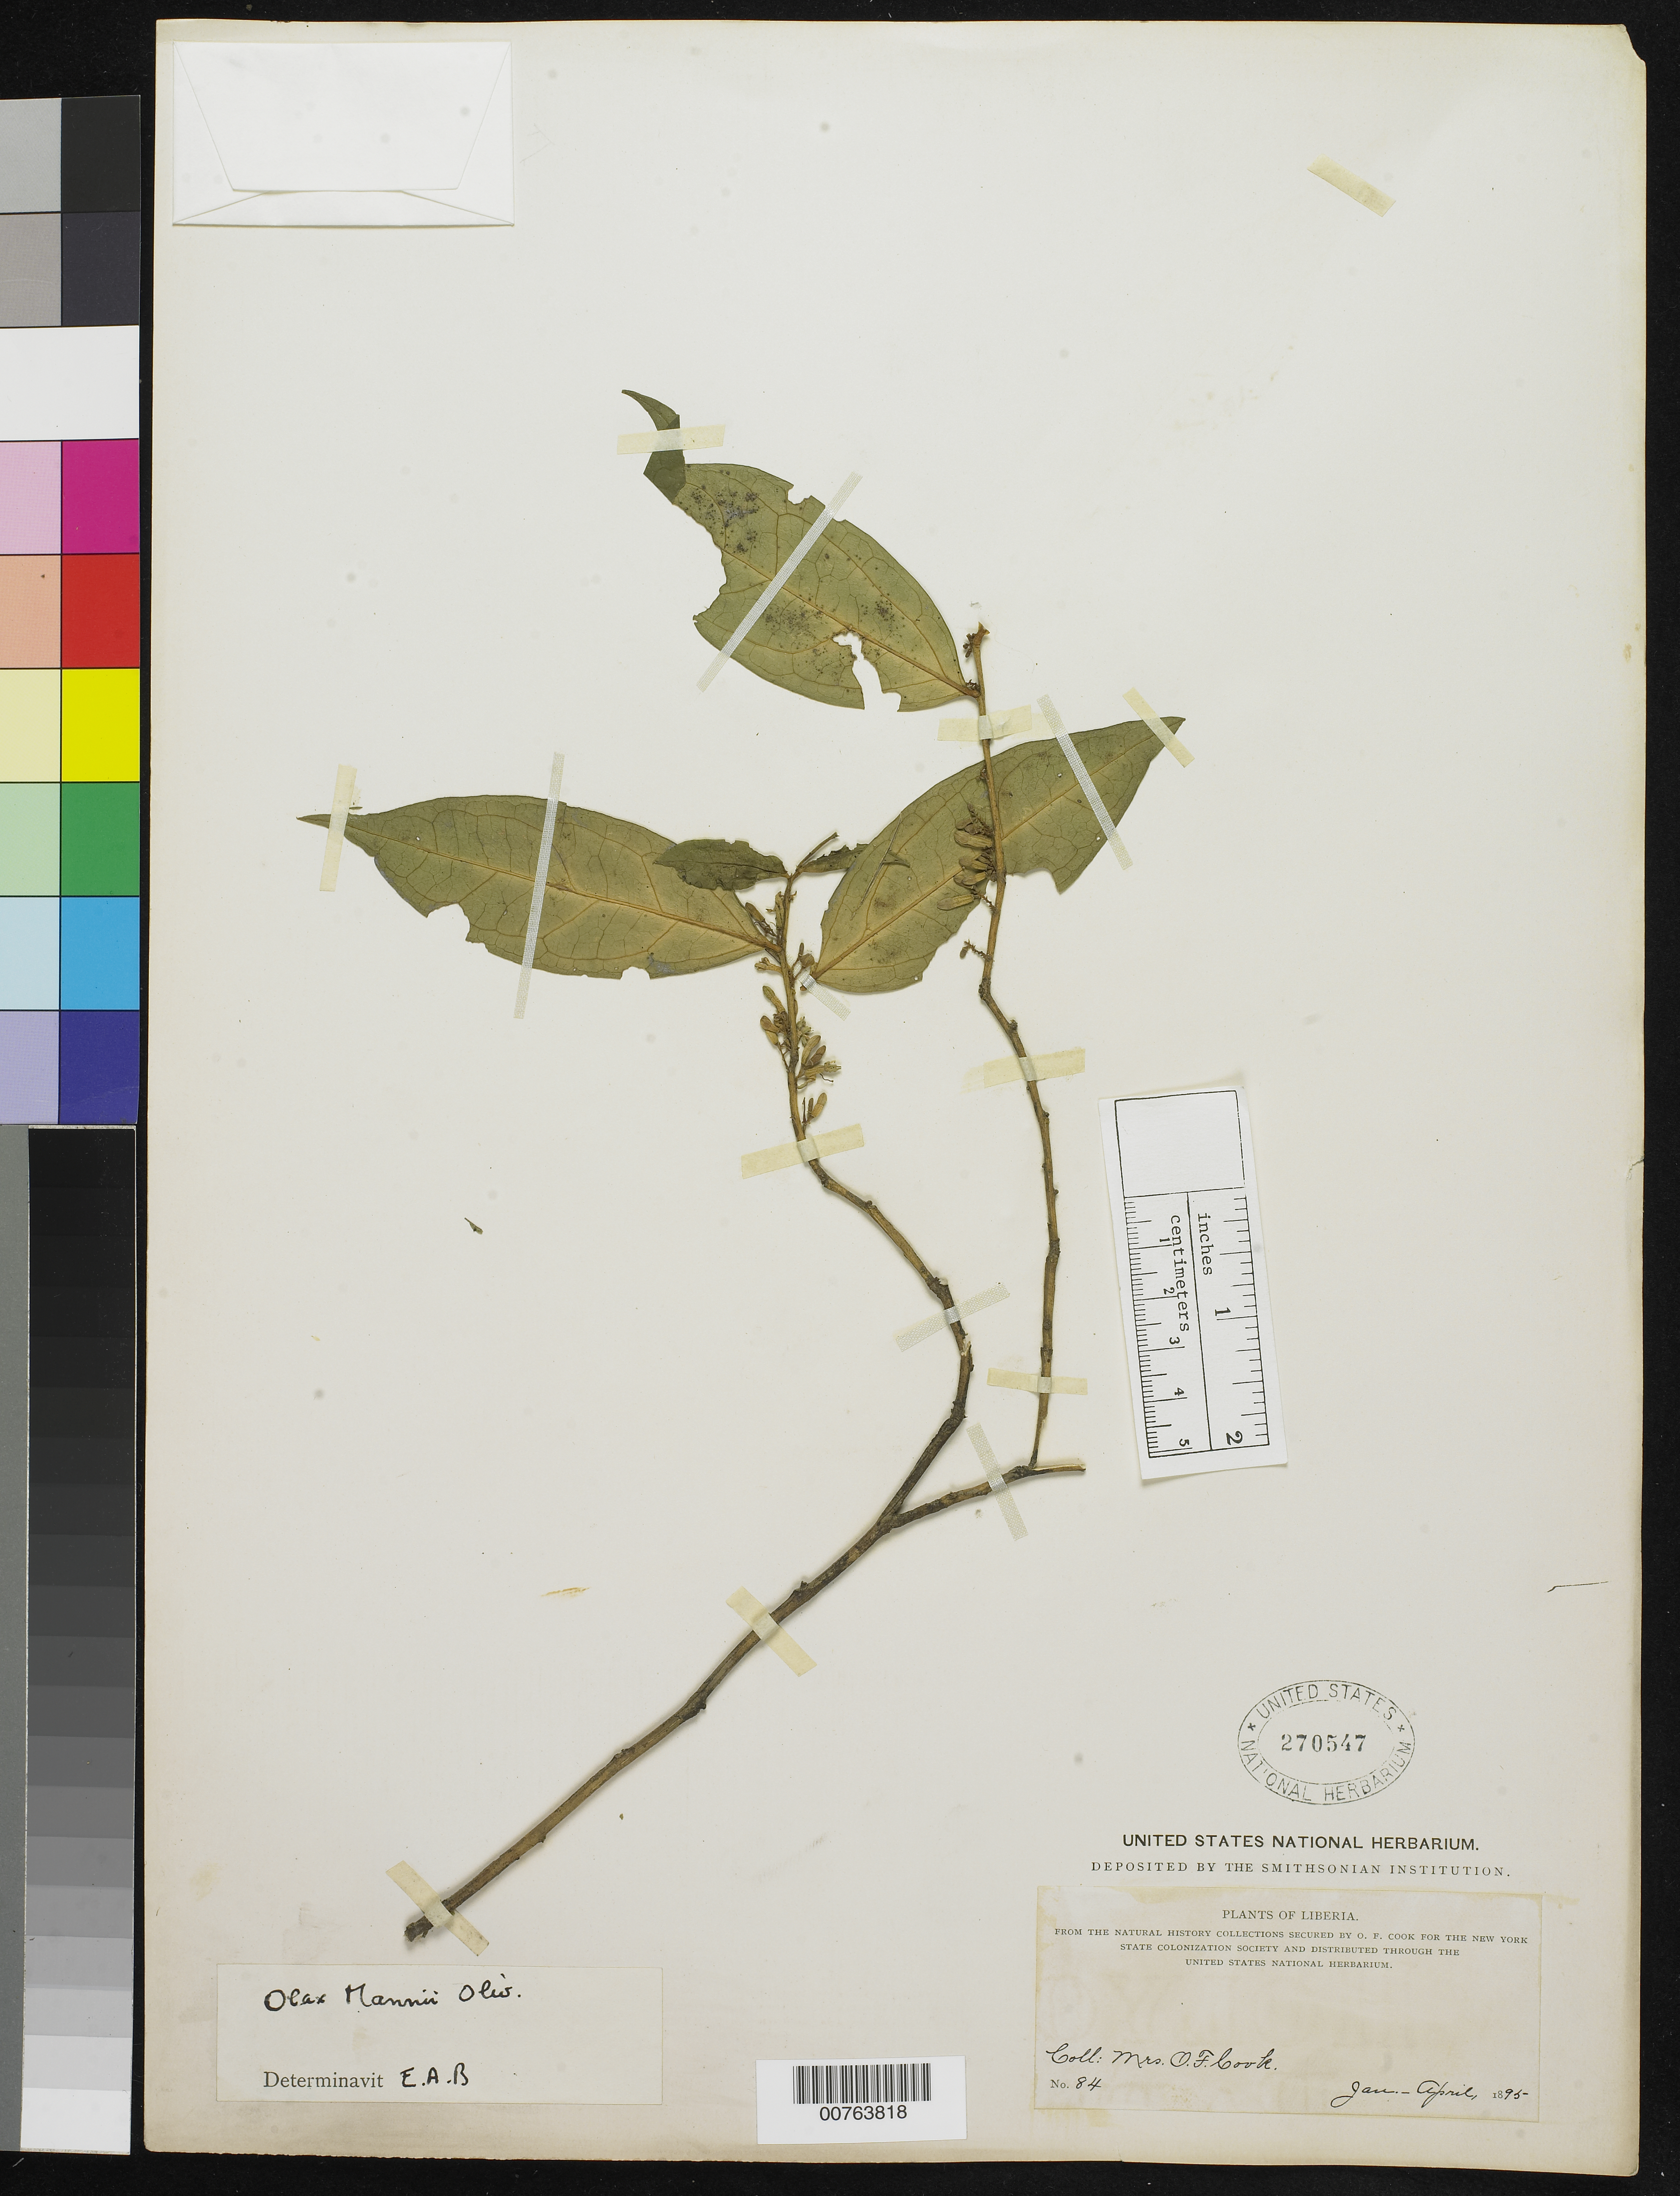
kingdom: Plantae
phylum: Tracheophyta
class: Magnoliopsida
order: Santalales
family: Olacaceae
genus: Olax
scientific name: Olax mannii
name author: Oliv.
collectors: Alice C. Cook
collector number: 84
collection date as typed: Jan 1895 to -- Apr 1895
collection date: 1895-01/1895-04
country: Liberia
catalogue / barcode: US 270547